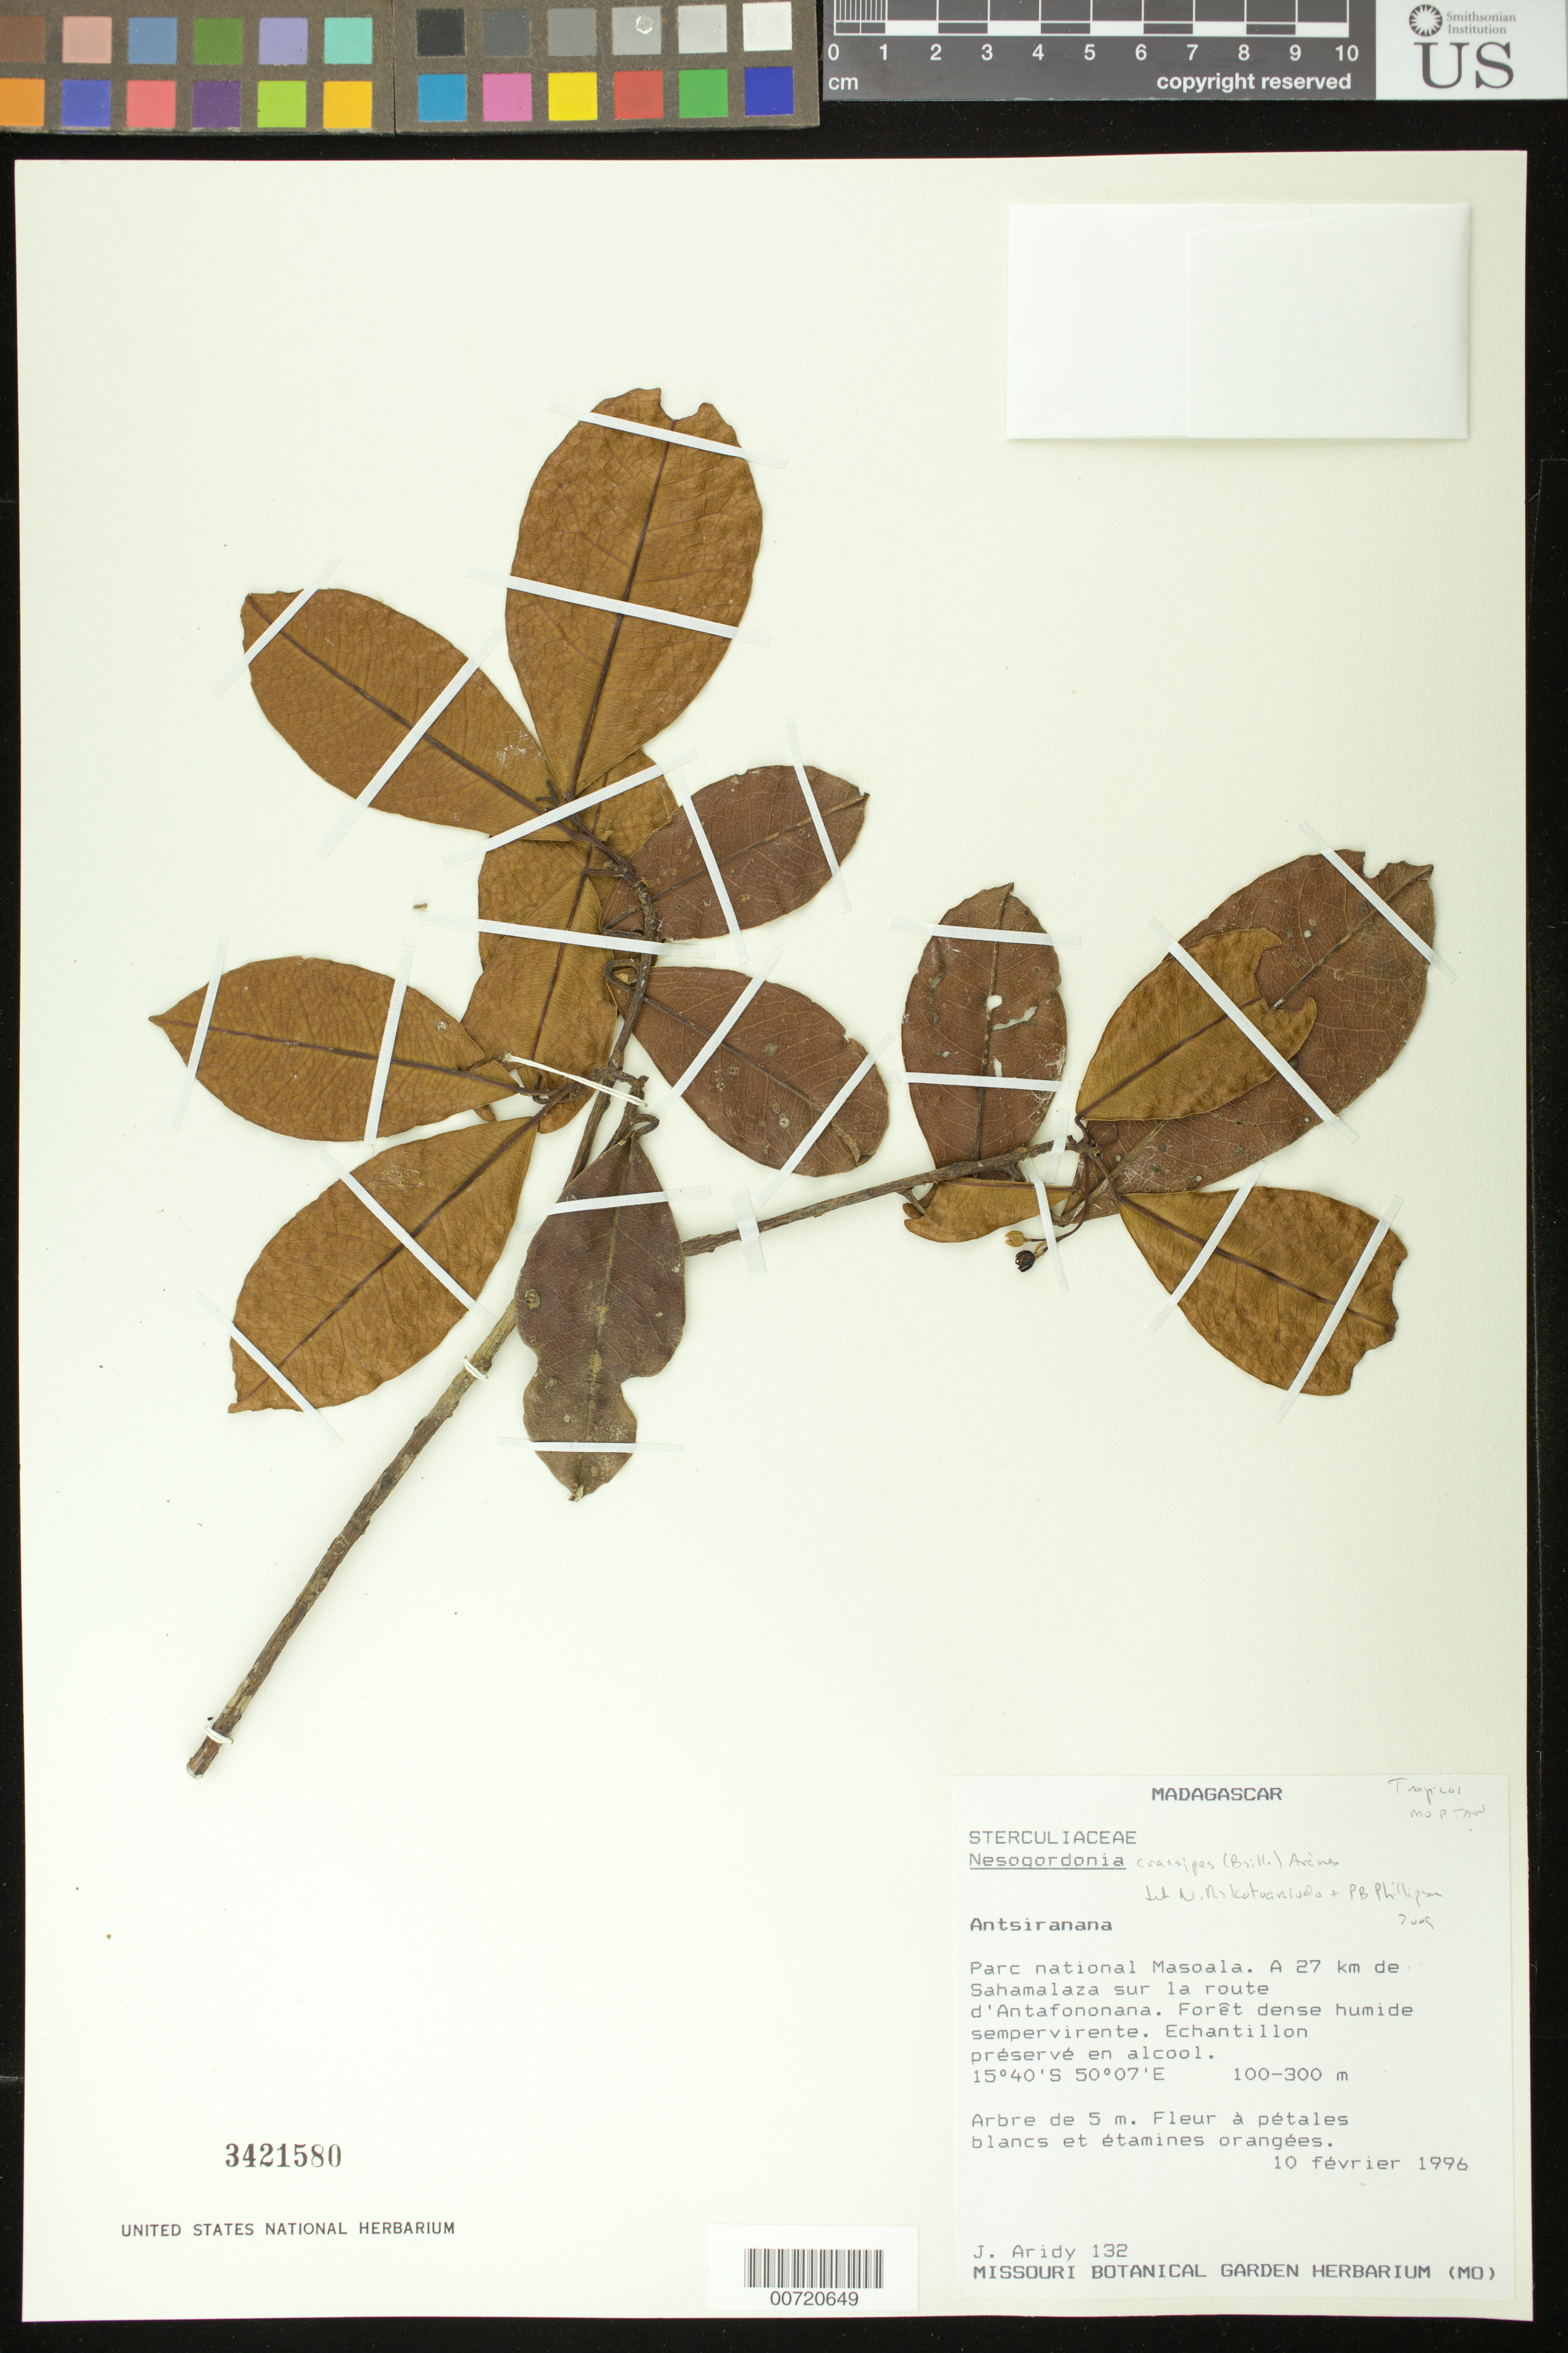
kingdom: Plantae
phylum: Tracheophyta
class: Magnoliopsida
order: Malvales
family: Malvaceae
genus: Nesogordonia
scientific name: Nesogordonia crassipes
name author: (Baill.) Capuron ex Arènes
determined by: Dorr, L. J., (BOT), Smithsonian Institution - National Museum of Natural History (UNITED STATES)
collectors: J. Aridy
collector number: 132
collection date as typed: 10 Feb 1996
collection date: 1996-02-10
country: Madagascar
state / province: Sava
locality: Parc National Masoala. A 27 km de Sahamalaza sur la route d'Antafononana.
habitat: Forêt dense humide sempervirente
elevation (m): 100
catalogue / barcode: US 3421580